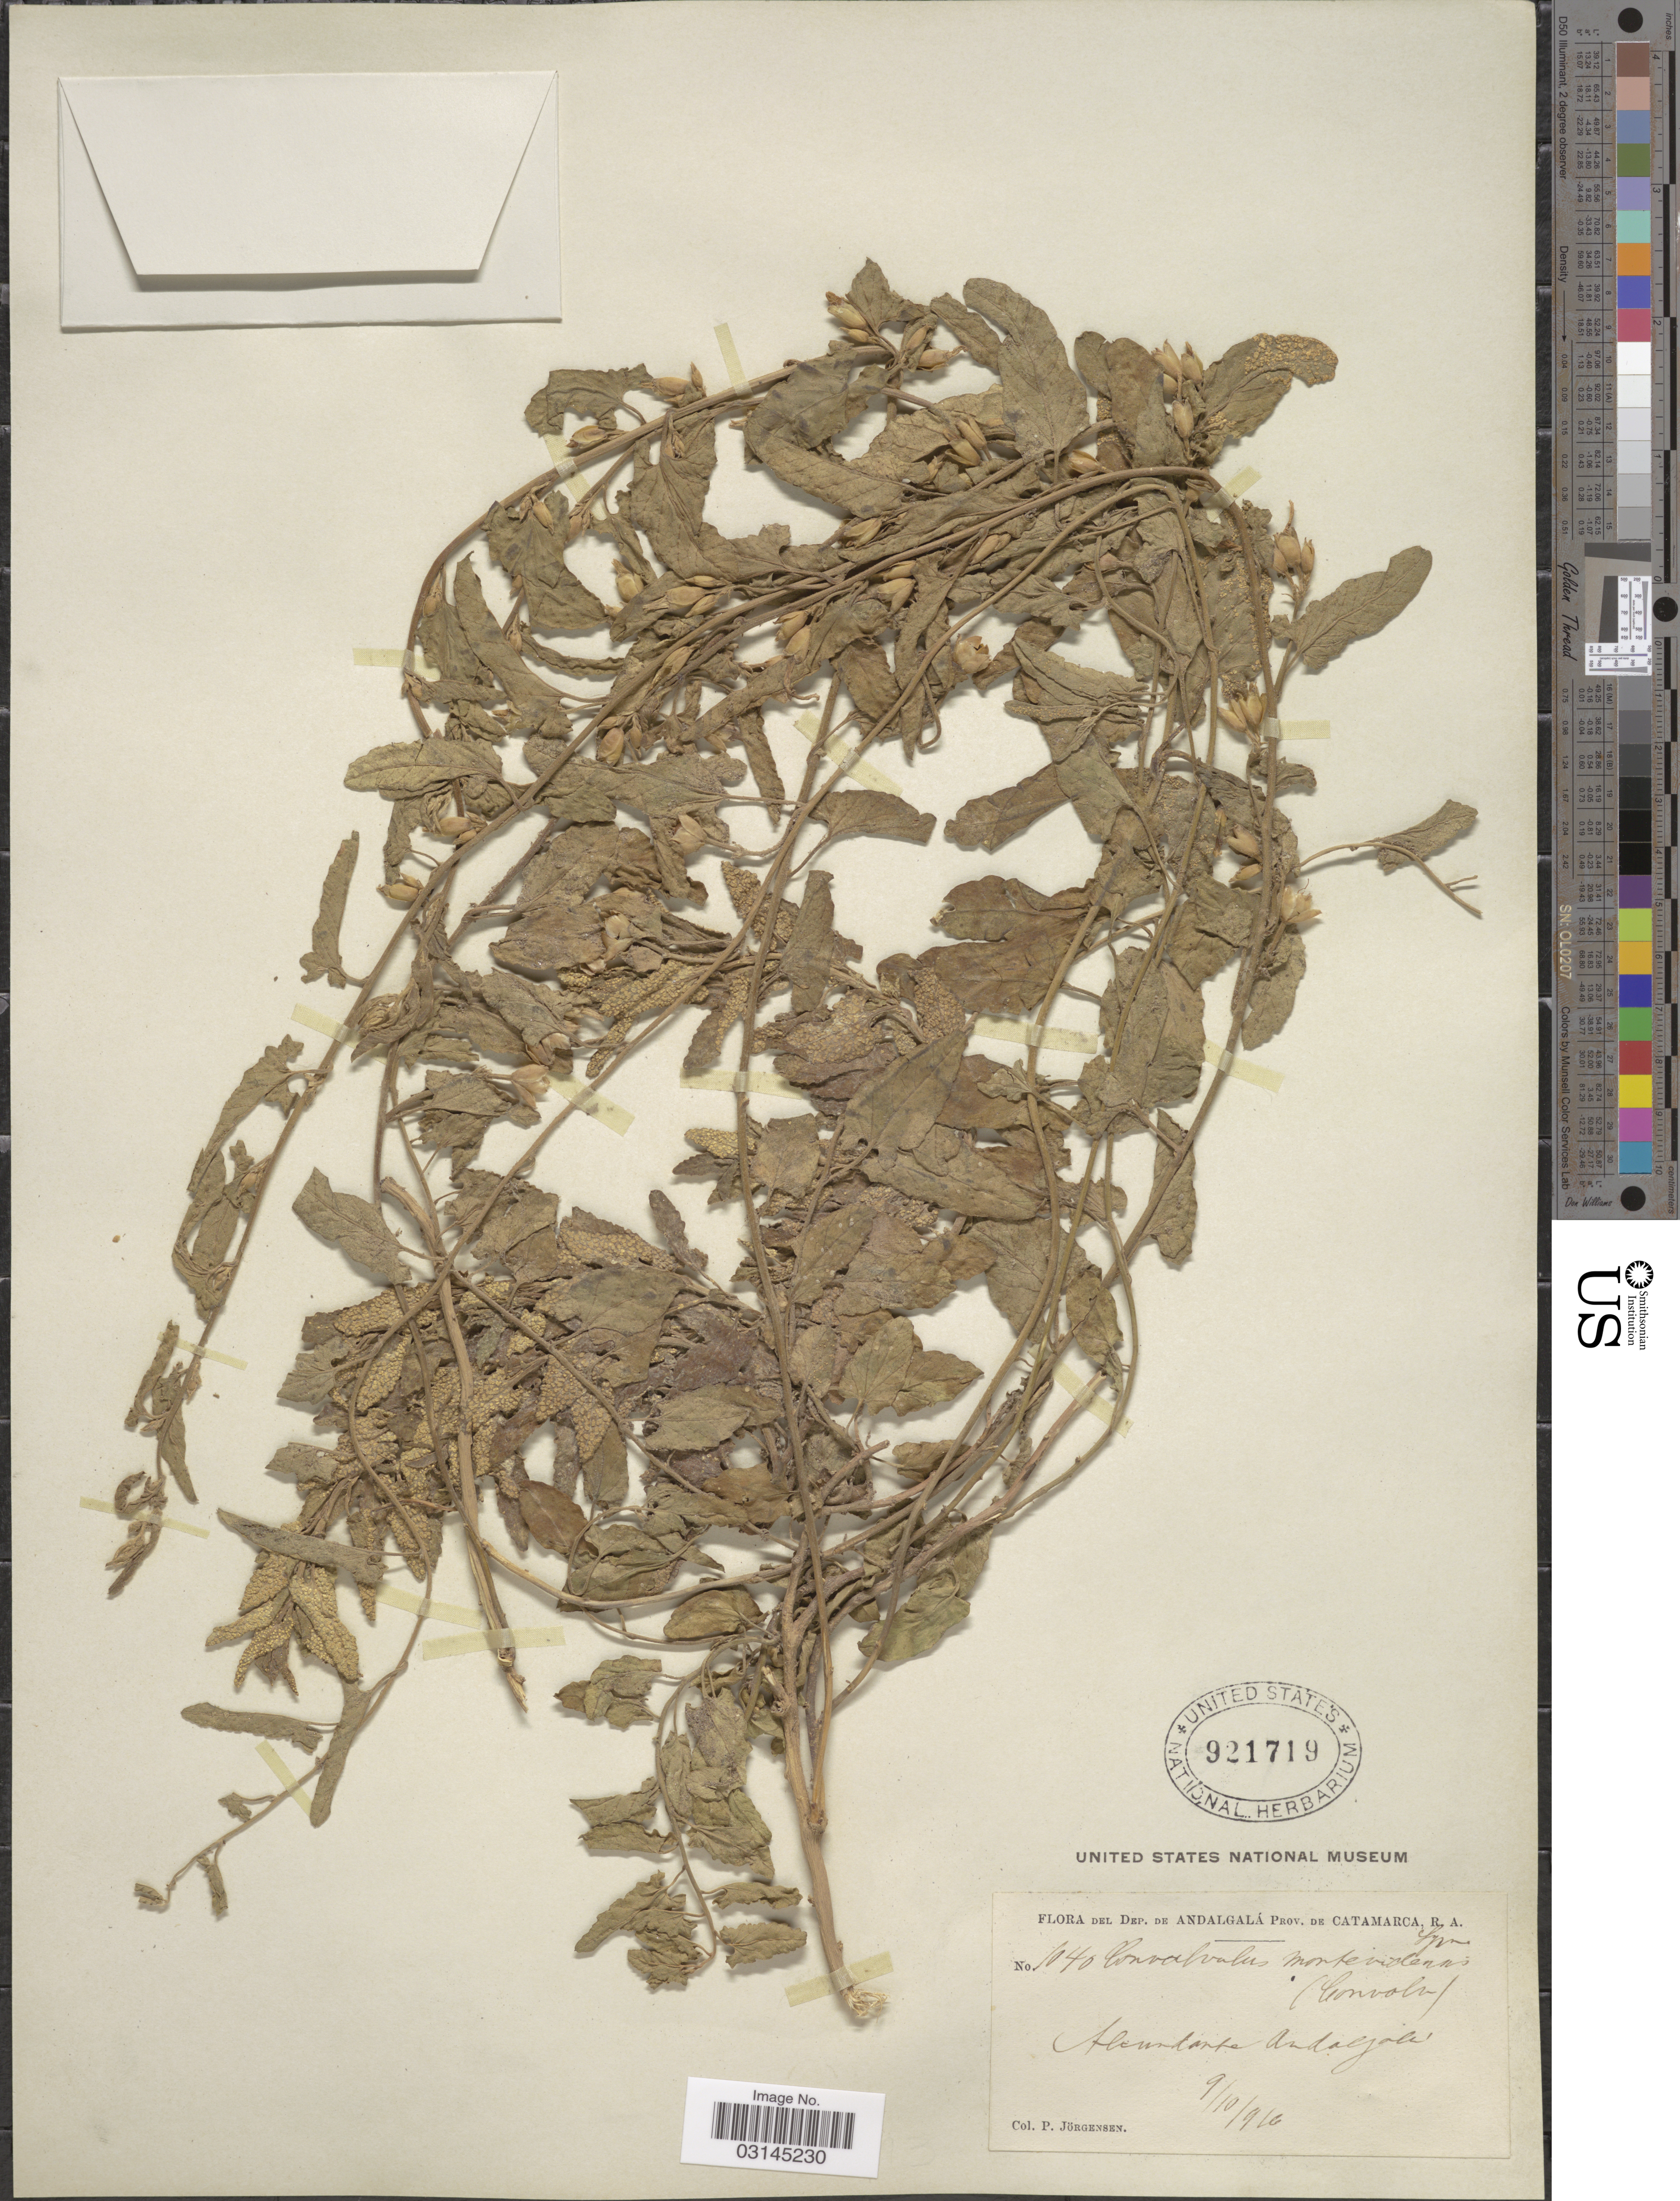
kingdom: Plantae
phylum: Tracheophyta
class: Magnoliopsida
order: Solanales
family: Convolvulaceae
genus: Convolvulus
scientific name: Convolvulus crenatifolius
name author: Ruiz & Pav.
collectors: P. Jörgensen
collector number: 1040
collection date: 1916-10-09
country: Argentina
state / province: Catamarca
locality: Dep. de Andalgalá, Prov. de Catamarca. Abundante Andalgala.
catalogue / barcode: US 921719